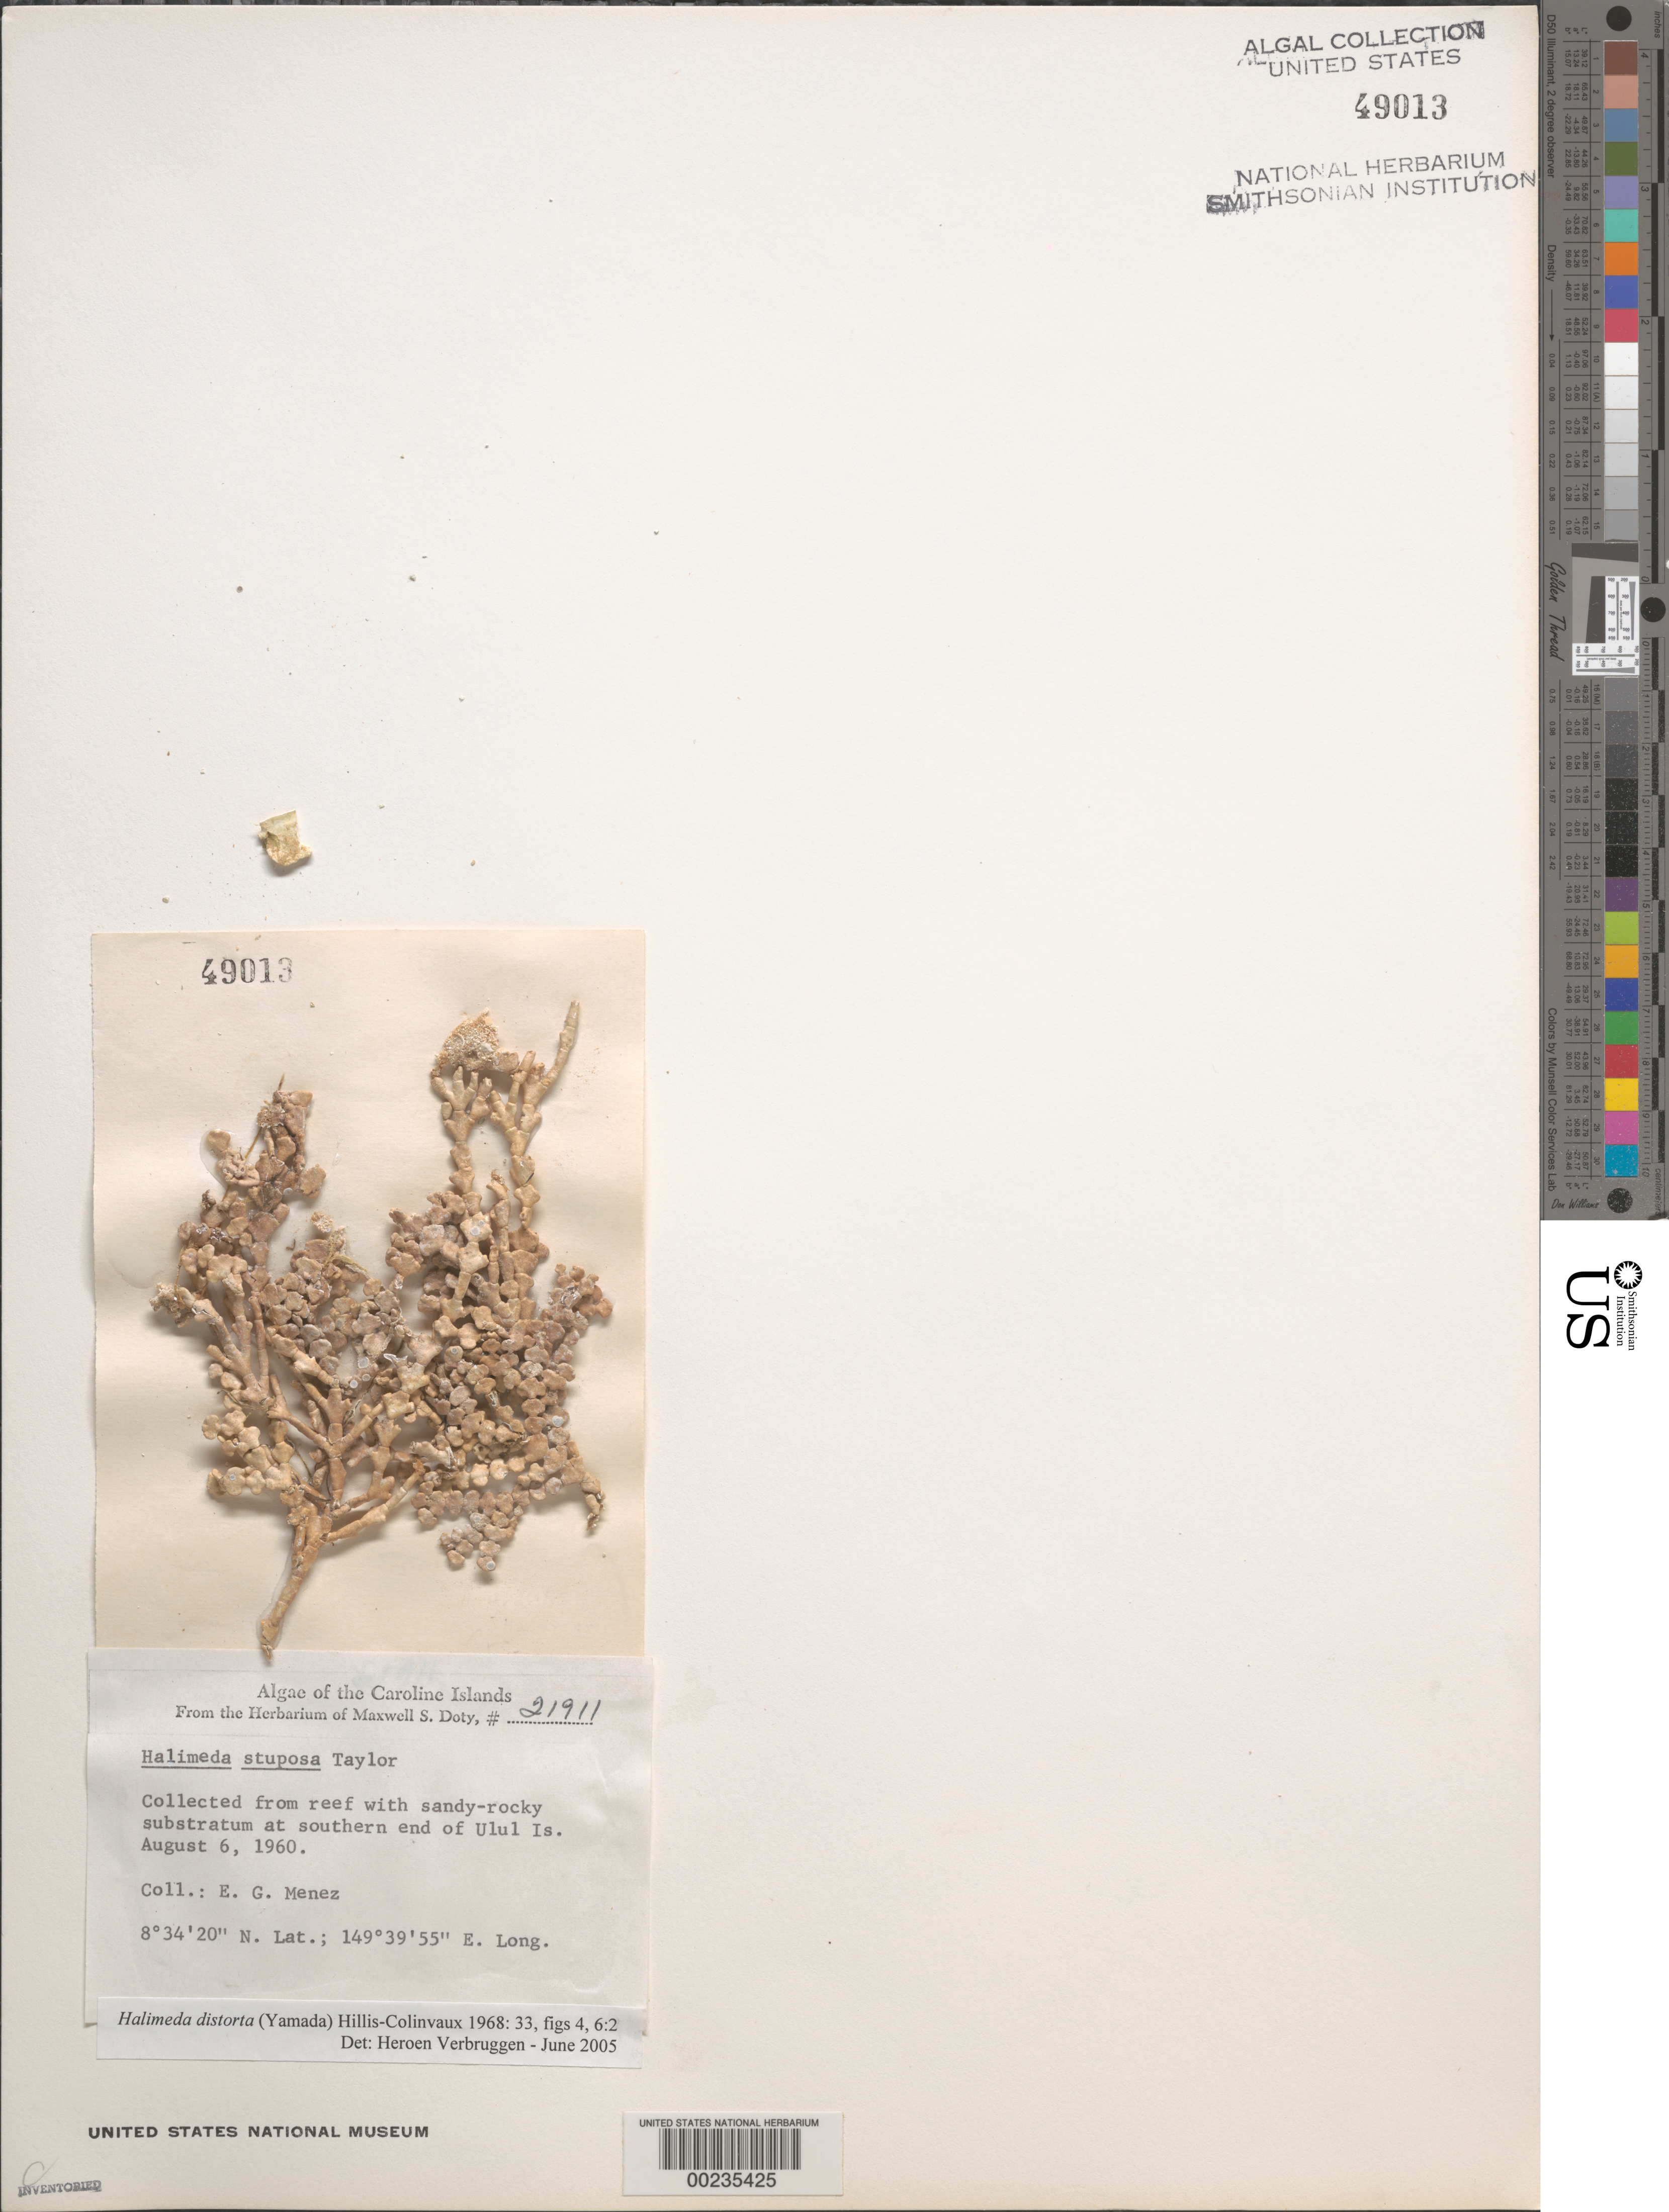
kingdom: Plantae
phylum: Chlorophyta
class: Ulvophyceae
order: Bryopsidales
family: Halimedaceae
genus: Halimeda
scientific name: Halimeda distorta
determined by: Verbruggen, H.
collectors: Meñez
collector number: MSD 21911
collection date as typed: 06 Aug 1960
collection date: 1960-08-06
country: Micronesia, Federated States of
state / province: Truk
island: Namonuito Atoll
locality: Ulal Islet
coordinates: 8 34' 20" N, 149 39' 55" E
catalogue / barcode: US 49013